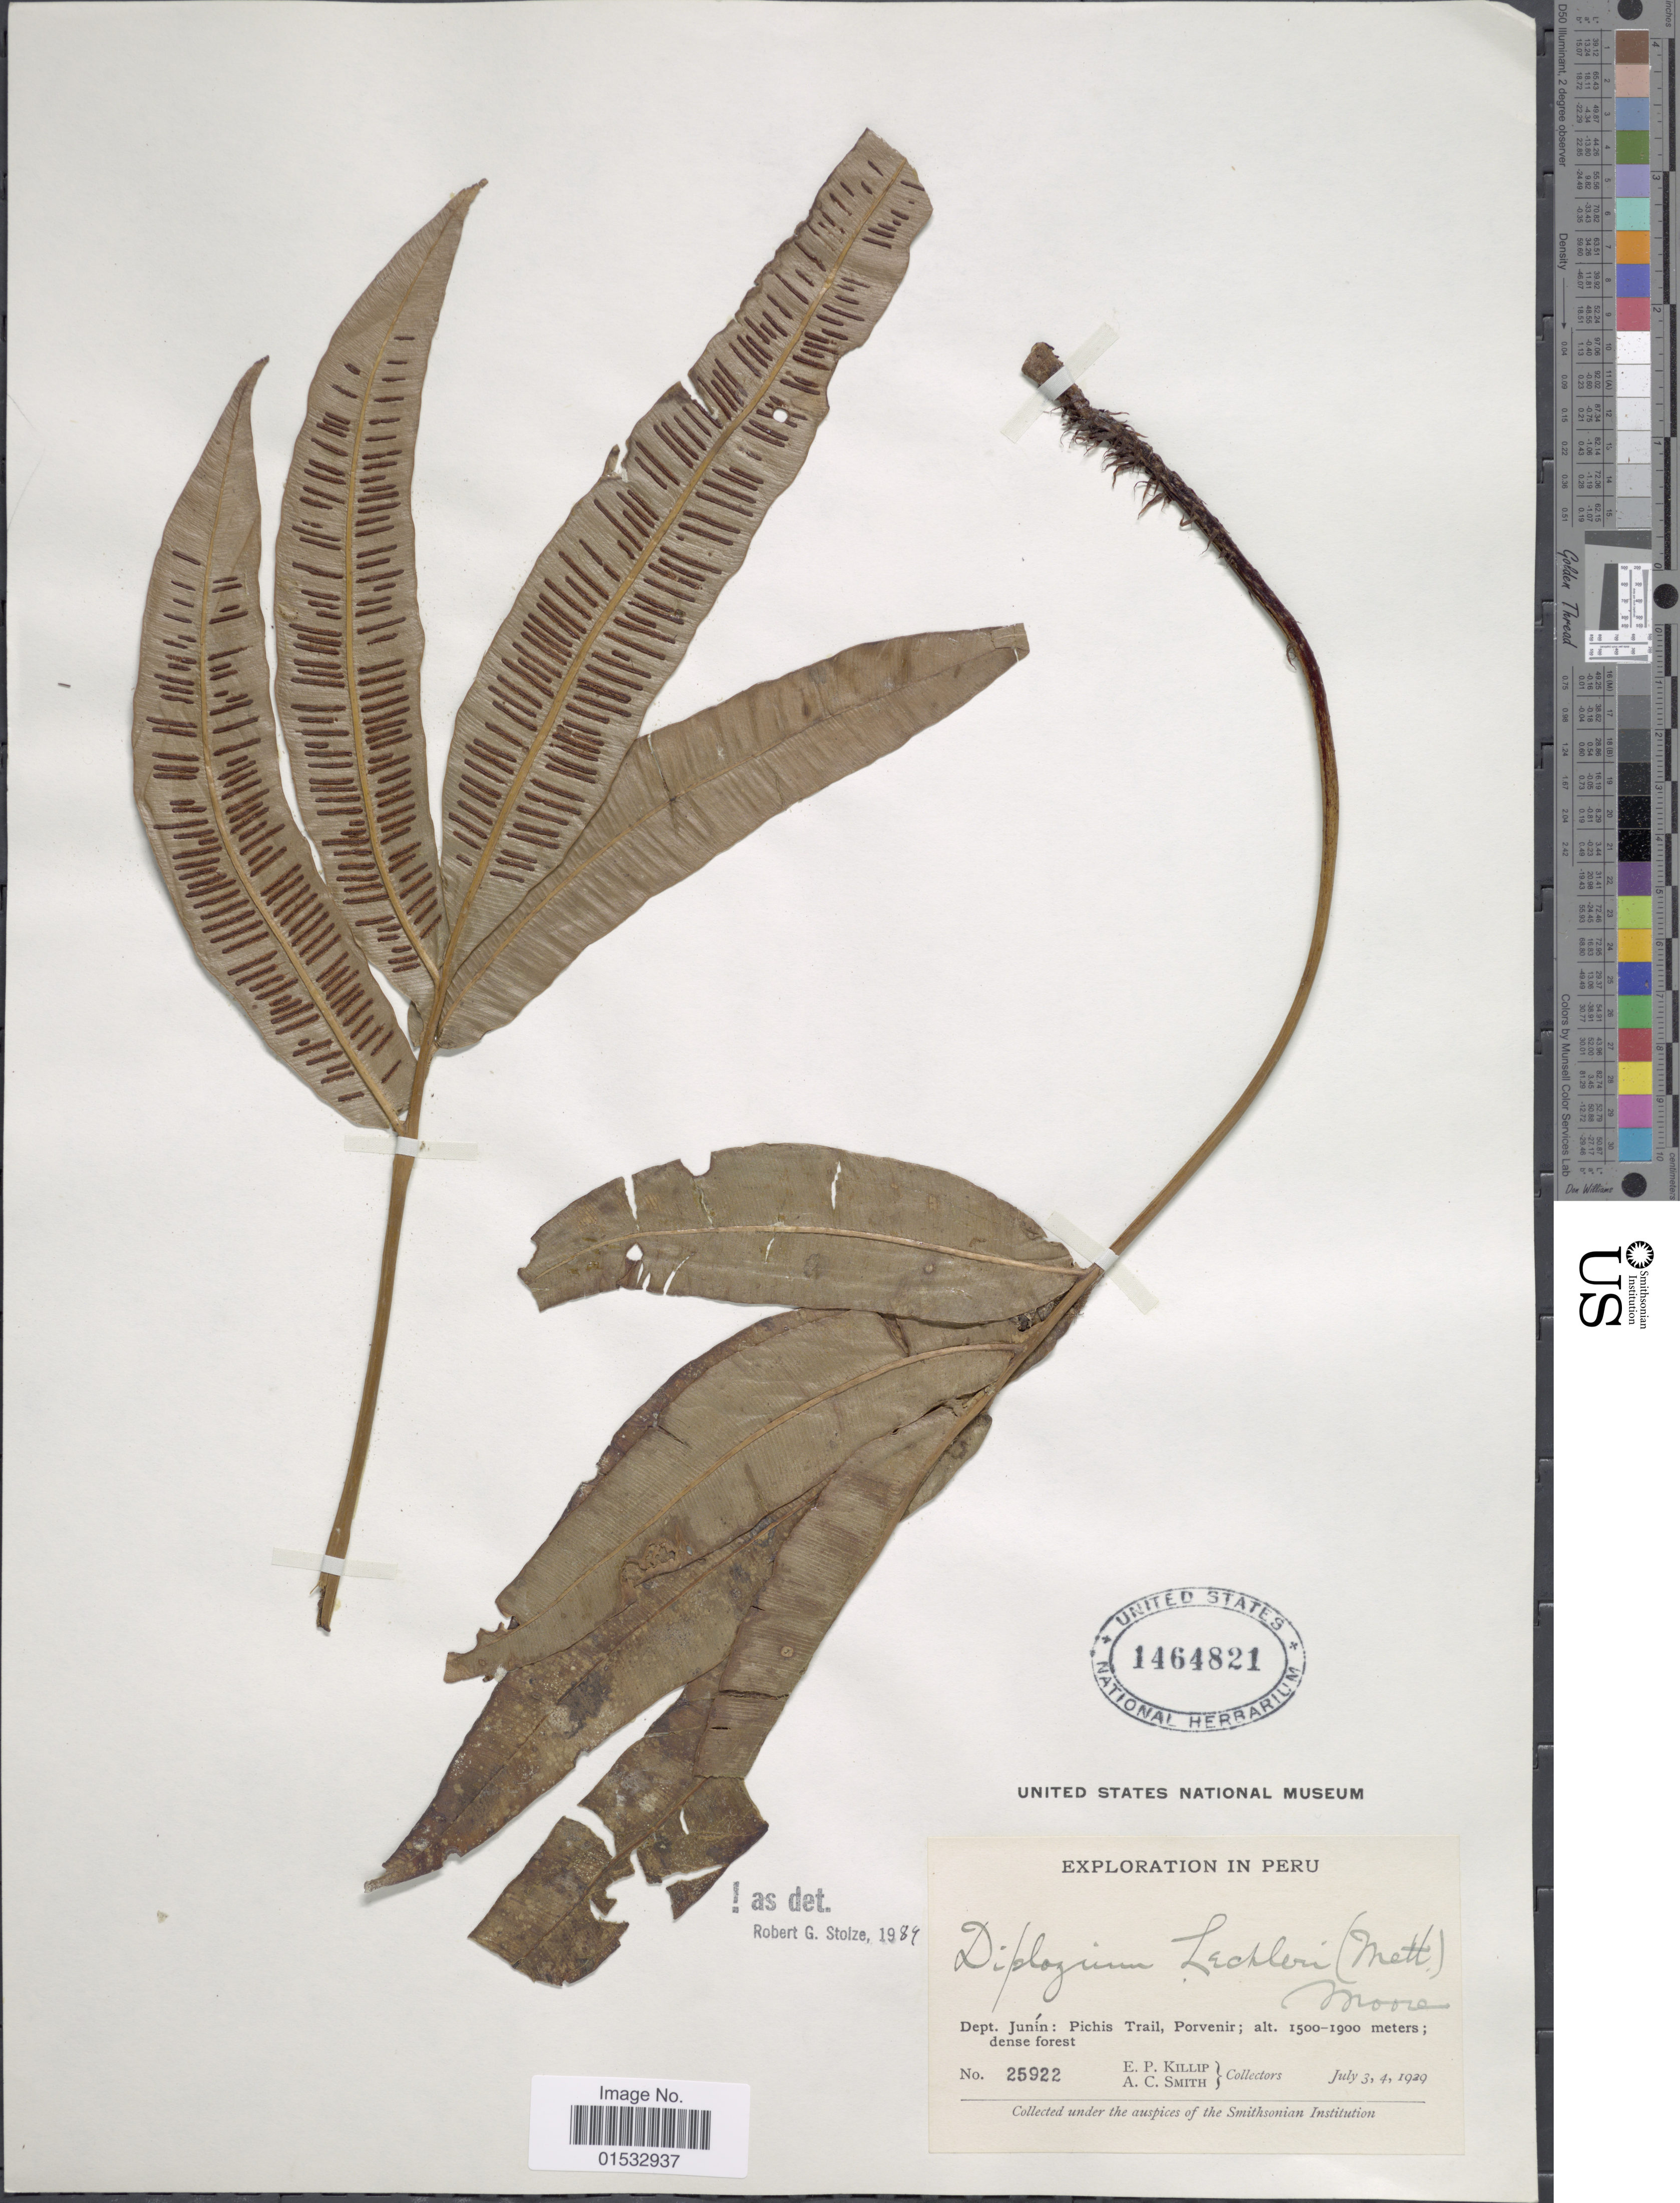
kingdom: Plantae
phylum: Tracheophyta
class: Polypodiopsida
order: Polypodiales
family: Desmophlebiaceae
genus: Desmophlebium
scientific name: Desmophlebium lechleri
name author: (Mett.) Mynssen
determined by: Reis, A.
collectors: E. P. Killip & A. C. Smith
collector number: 25992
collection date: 1929-07-03/1929-07-04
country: Peru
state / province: Junín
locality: Pichis Trail, Porvenir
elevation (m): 1500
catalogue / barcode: US 1464821